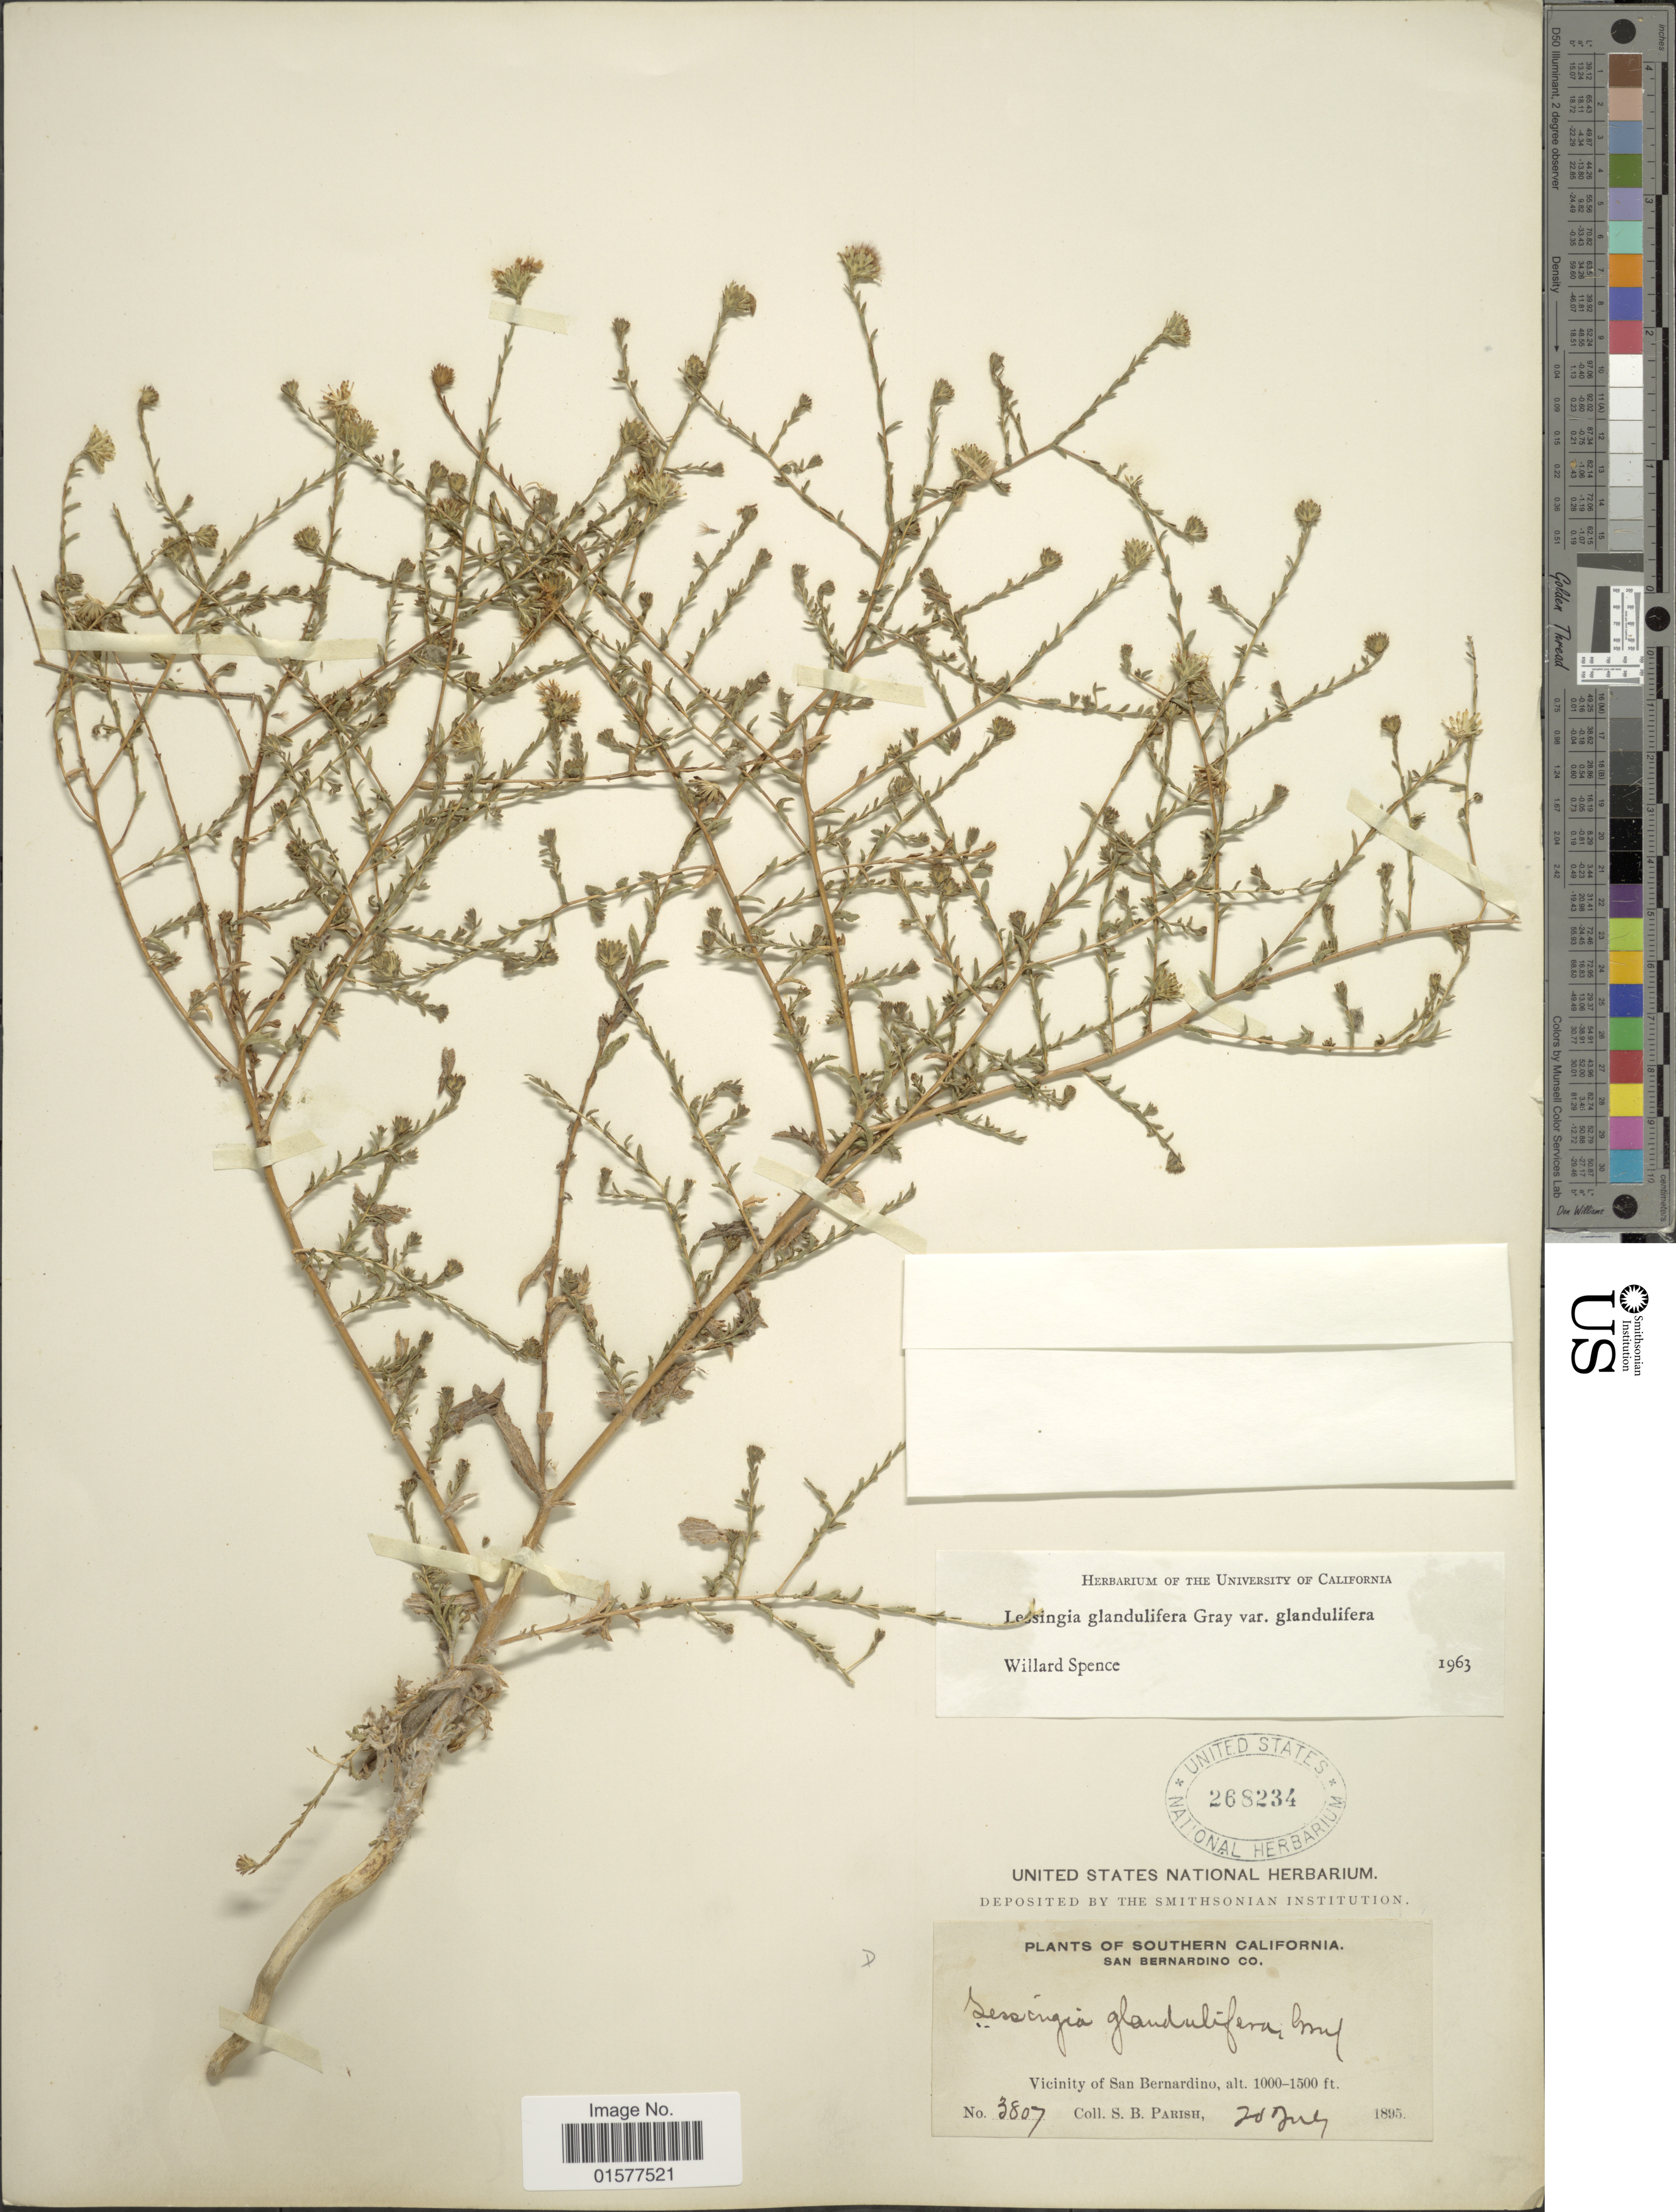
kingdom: Plantae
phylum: Tracheophyta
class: Magnoliopsida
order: Asterales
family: Asteraceae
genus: Lessingia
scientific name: Lessingia glandulifera var. glandulifera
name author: (A. Gray) J.T. Howell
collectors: S. B. Parish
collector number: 3807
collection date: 1895-07-20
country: United States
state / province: California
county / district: San Bernardino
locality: Southern California, San Bernardino Co., Vicinity of San Bernardino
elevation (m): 305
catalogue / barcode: US 268234